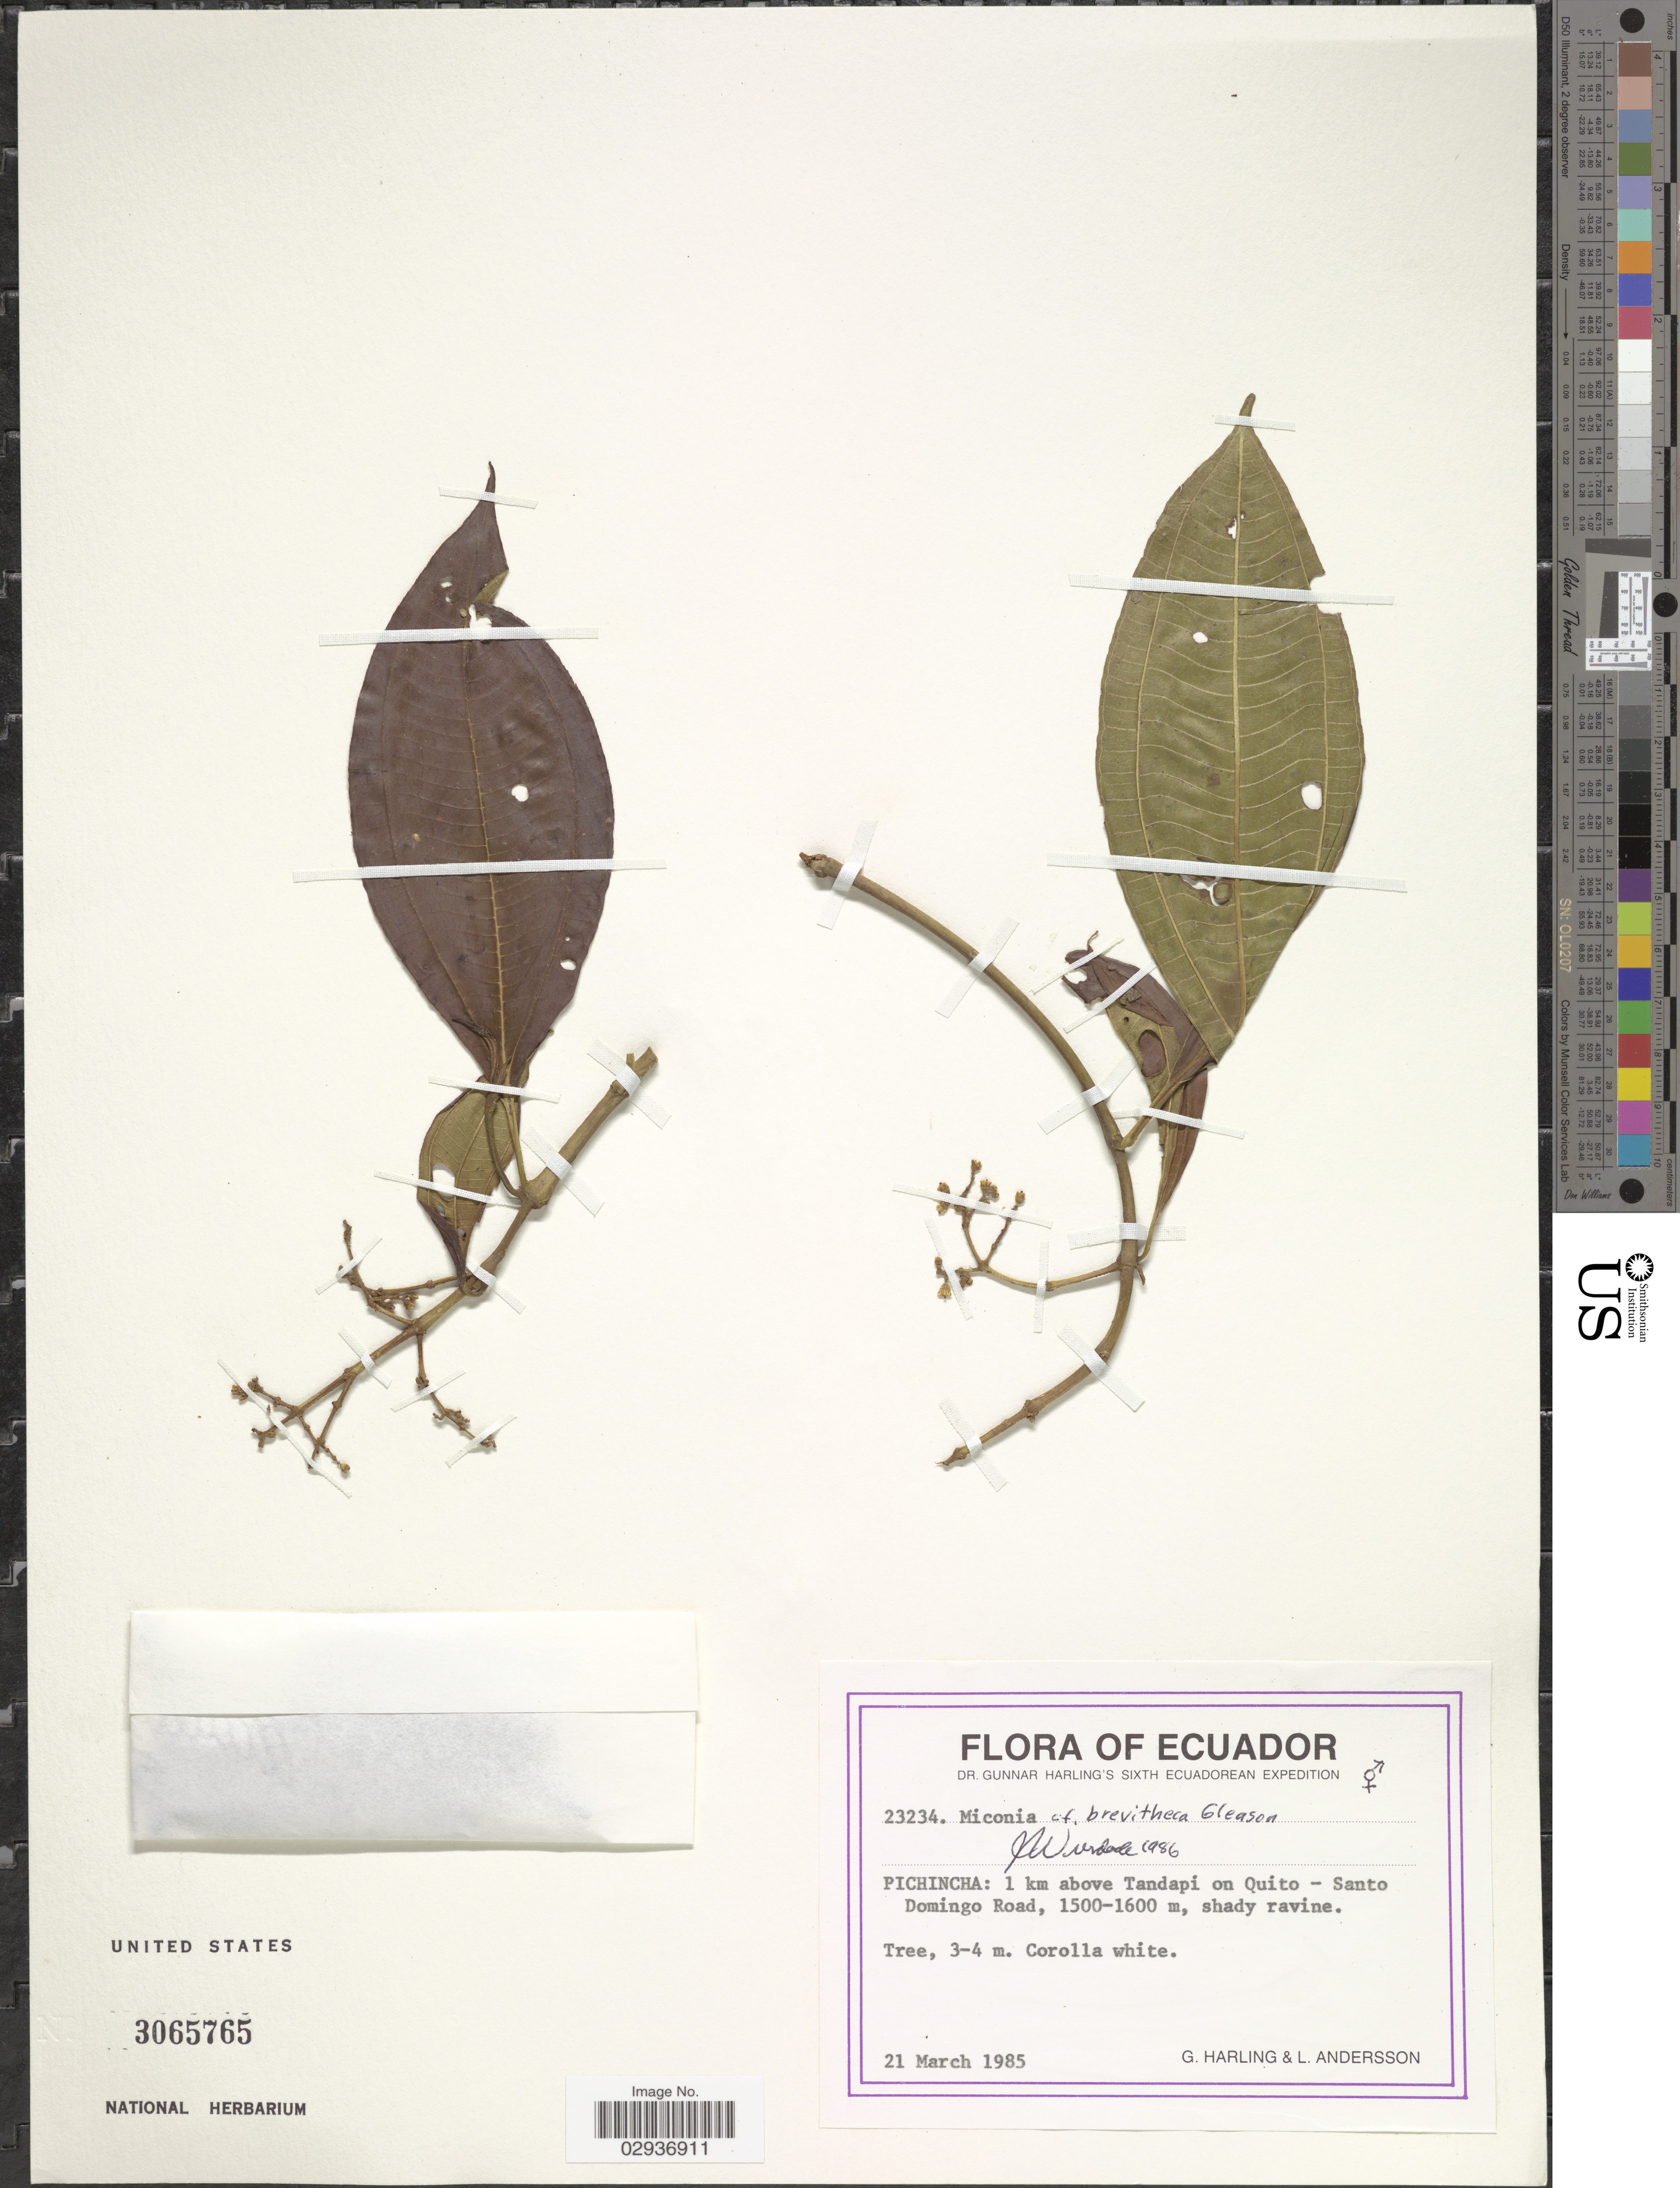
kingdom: Plantae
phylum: Tracheophyta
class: Magnoliopsida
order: Myrtales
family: Melastomataceae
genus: Miconia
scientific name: Miconia brevitheca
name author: Gleason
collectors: G. Harling & L. Andersson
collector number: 23234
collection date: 1985-03-21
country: Ecuador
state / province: Pichincha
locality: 1 km above Tandapí on Quito - Santo Domingo Road.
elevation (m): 1500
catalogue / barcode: US 3065765